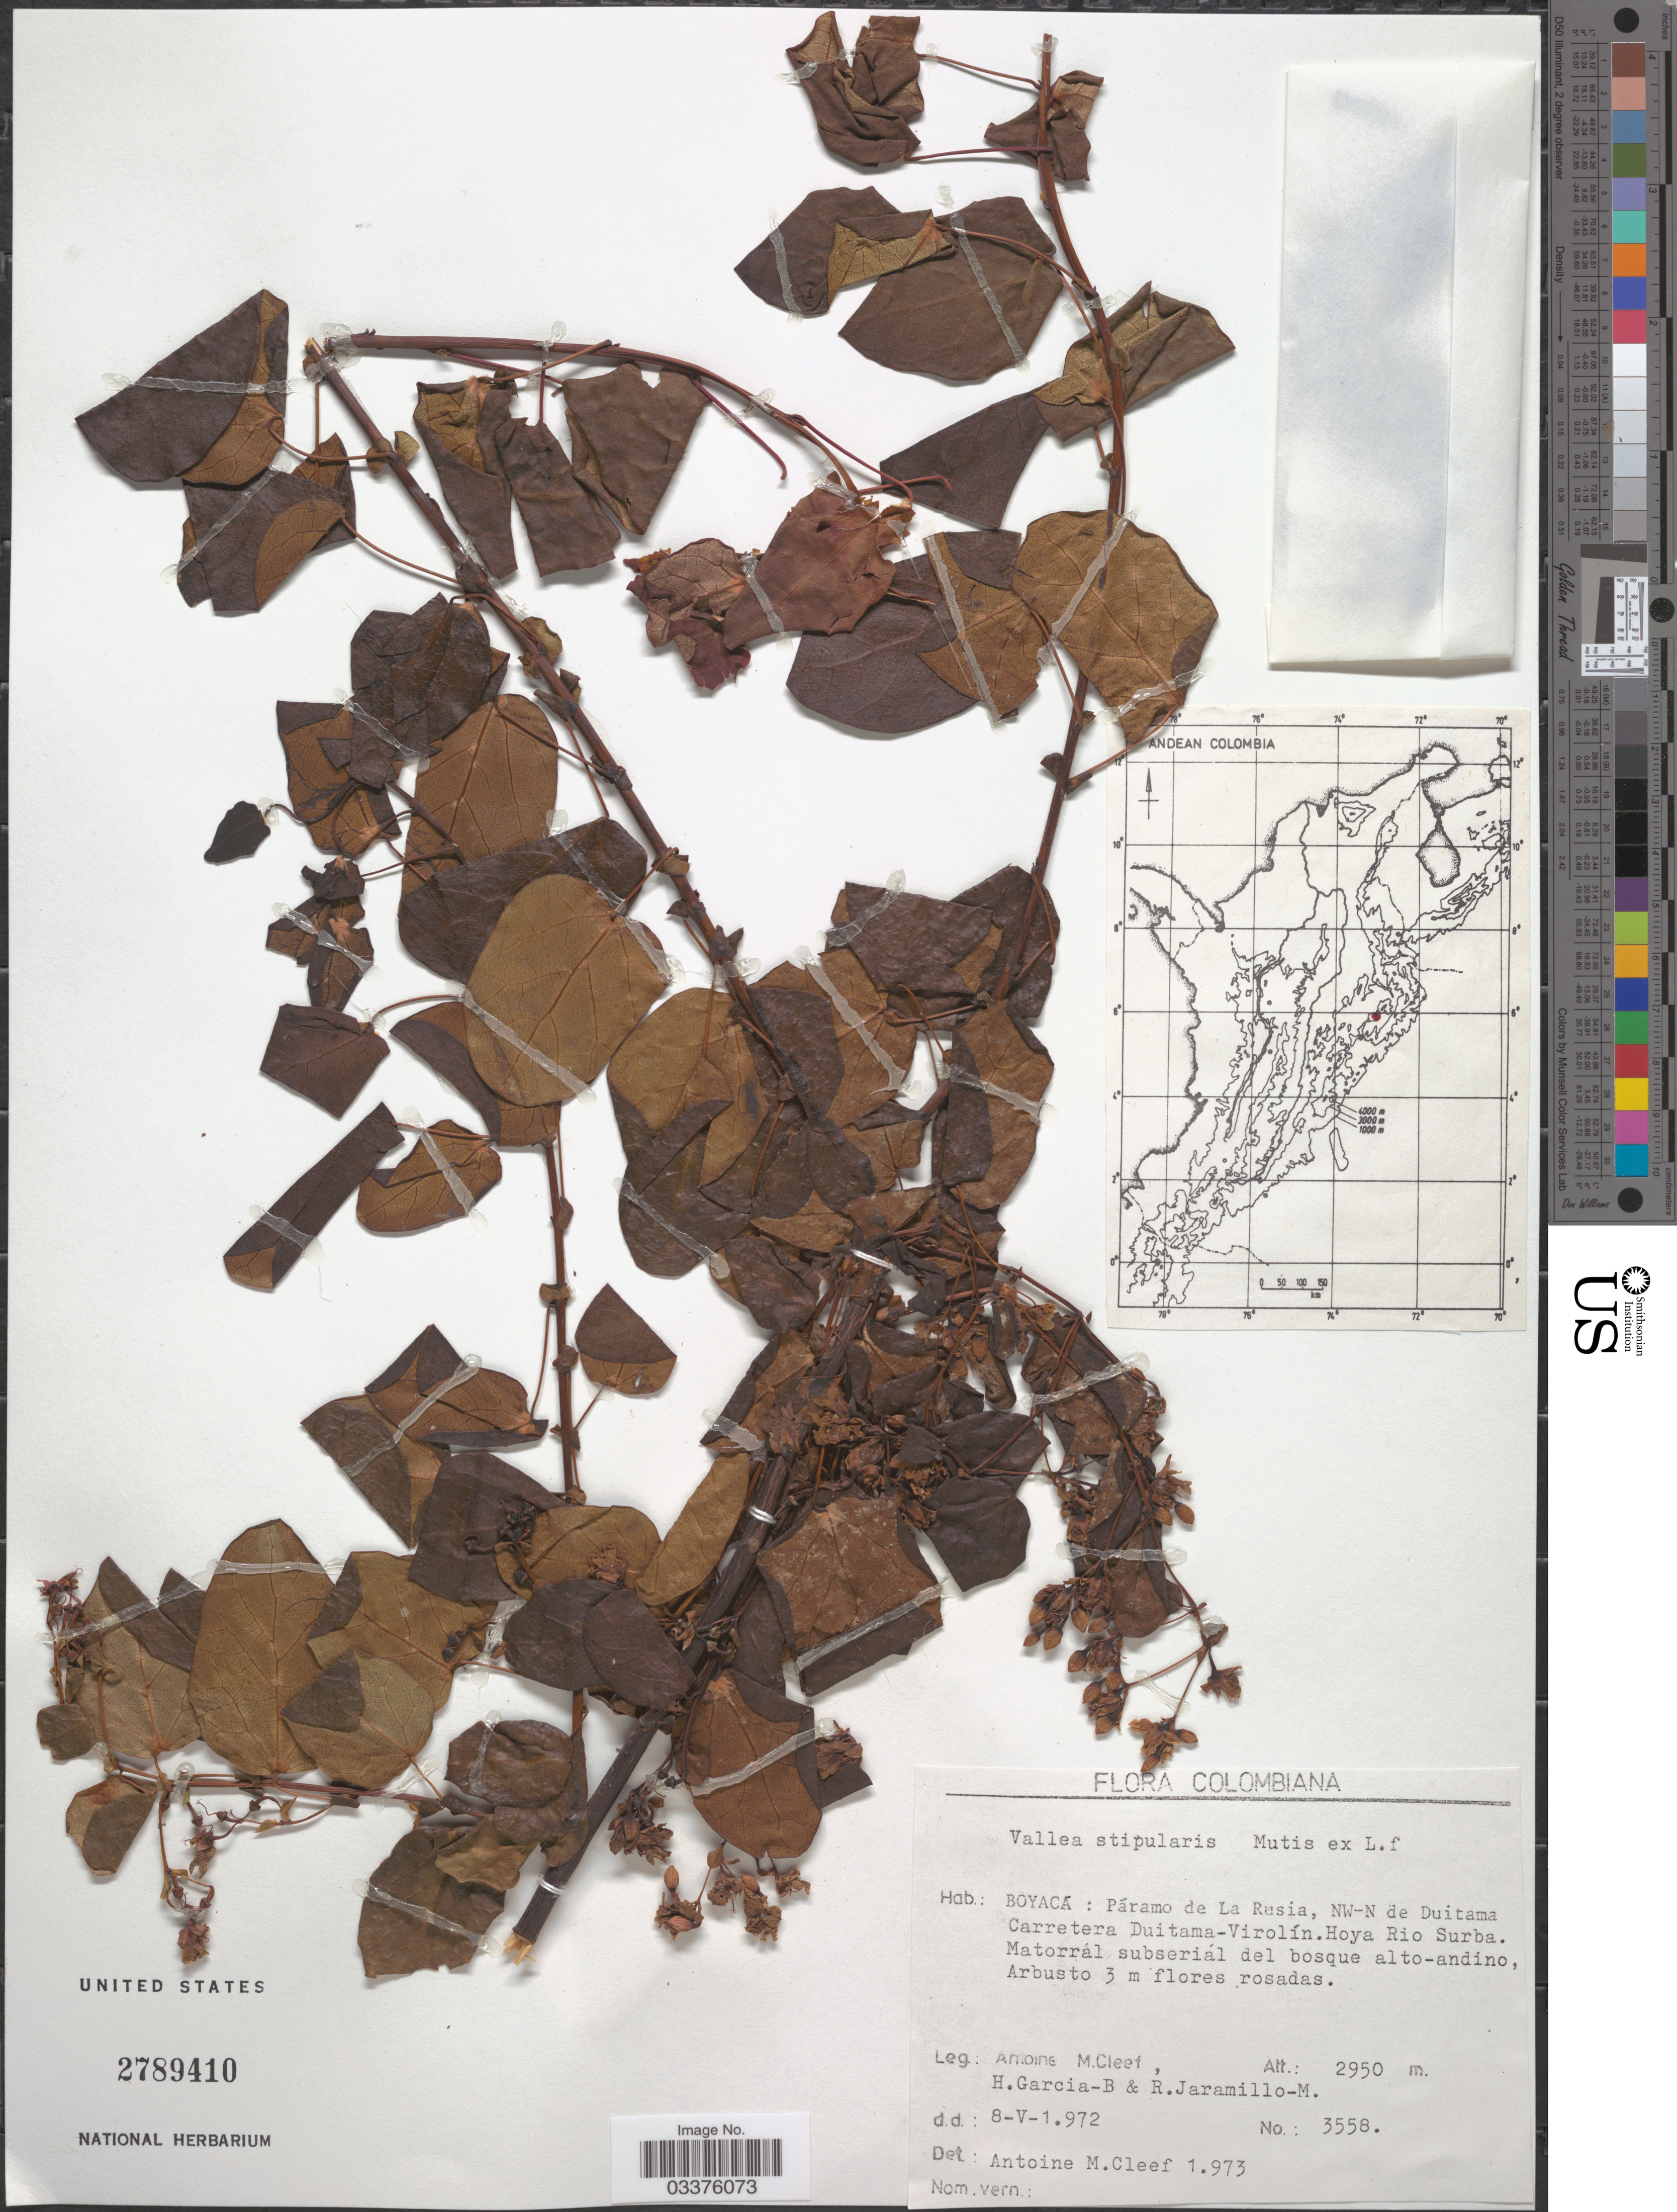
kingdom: Plantae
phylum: Tracheophyta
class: Magnoliopsida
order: Oxalidales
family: Elaeocarpaceae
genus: Vallea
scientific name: Vallea stipularis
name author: L. f.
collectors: A. M. Cleef, H. García B. & R. Jaramillo M.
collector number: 3558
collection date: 1972-04-08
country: Colombia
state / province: Boyacá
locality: Páramo de La Rusia, NW-N de Duitama Carretera Duitama-Virolín. Hoya Rio Surba.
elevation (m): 2950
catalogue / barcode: US 2789410